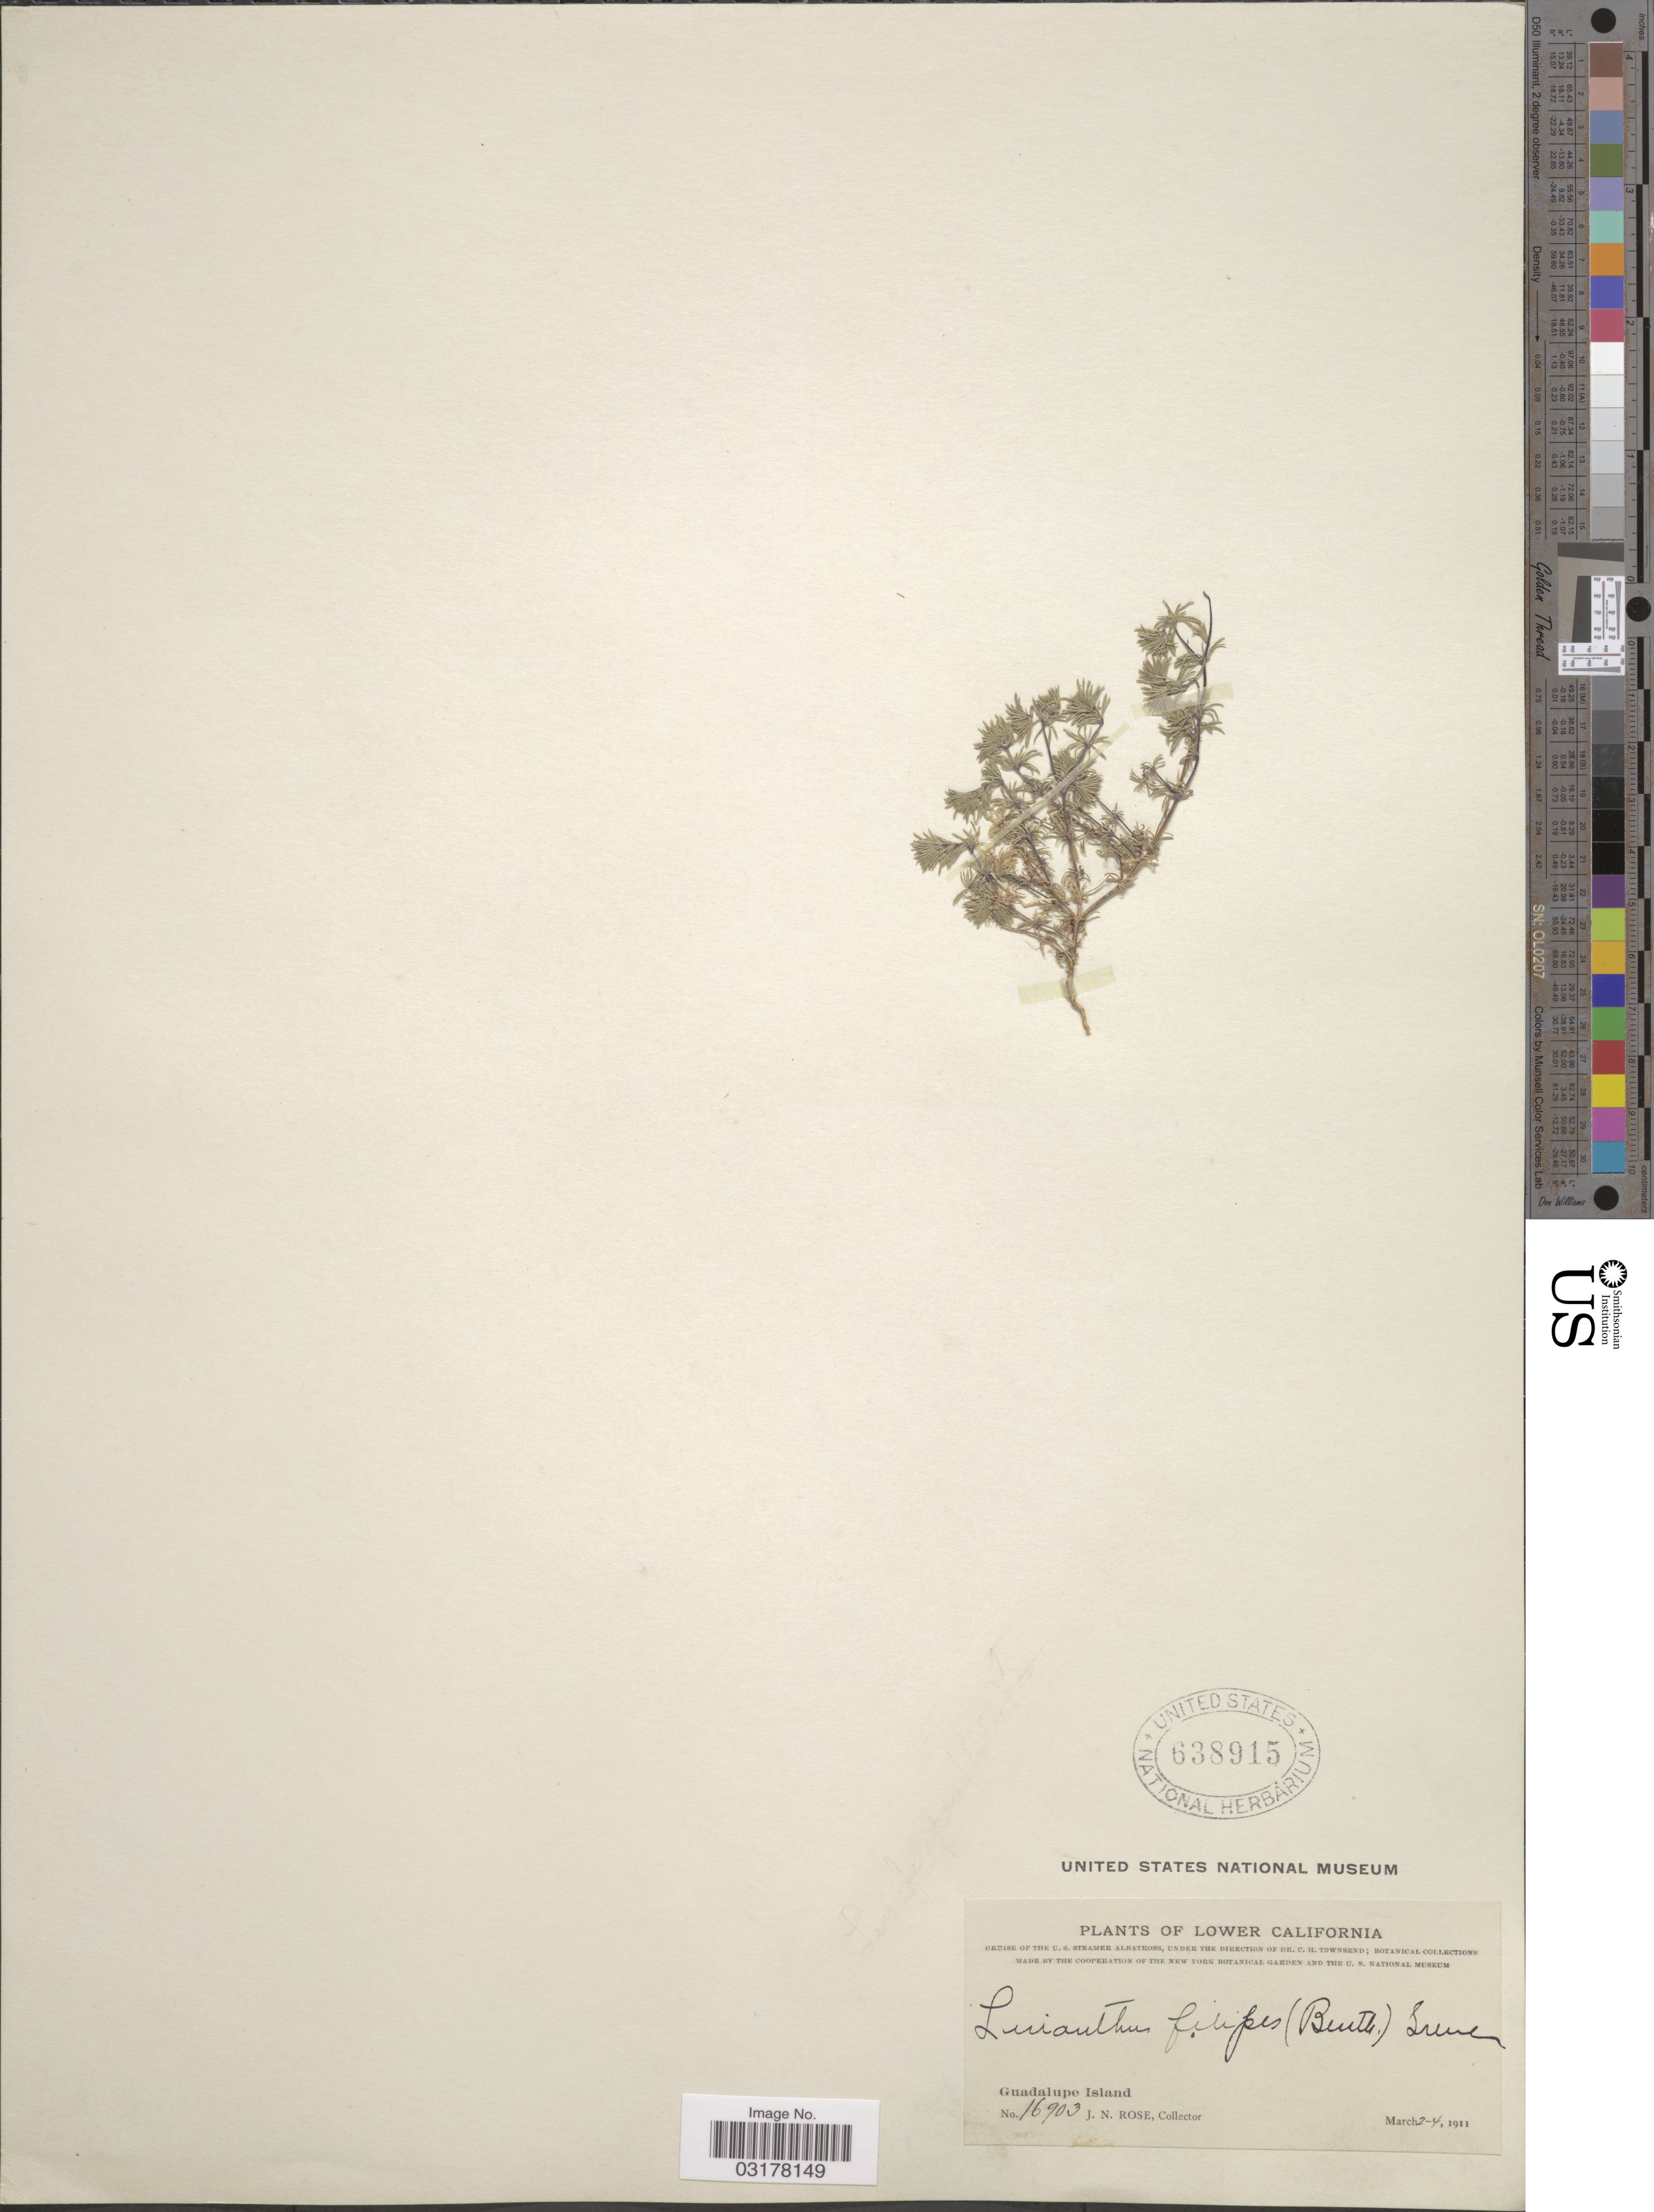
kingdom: Plantae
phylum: Tracheophyta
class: Magnoliopsida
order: Ericales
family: Polemoniaceae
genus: Leptosiphon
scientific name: Leptosiphon filipes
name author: (Benth.) J.M. Porter & L.A. Johnson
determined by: Strong, Mark T., (BOT), Smithsonian Institution - National Museum of Natural History (UNITED STATES)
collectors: J. N. Rose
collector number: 16903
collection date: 1911-03-02/1911-03-04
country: Mexico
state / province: Baja California Norte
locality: Lower California. Guadalupe Island.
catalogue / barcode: US 638915